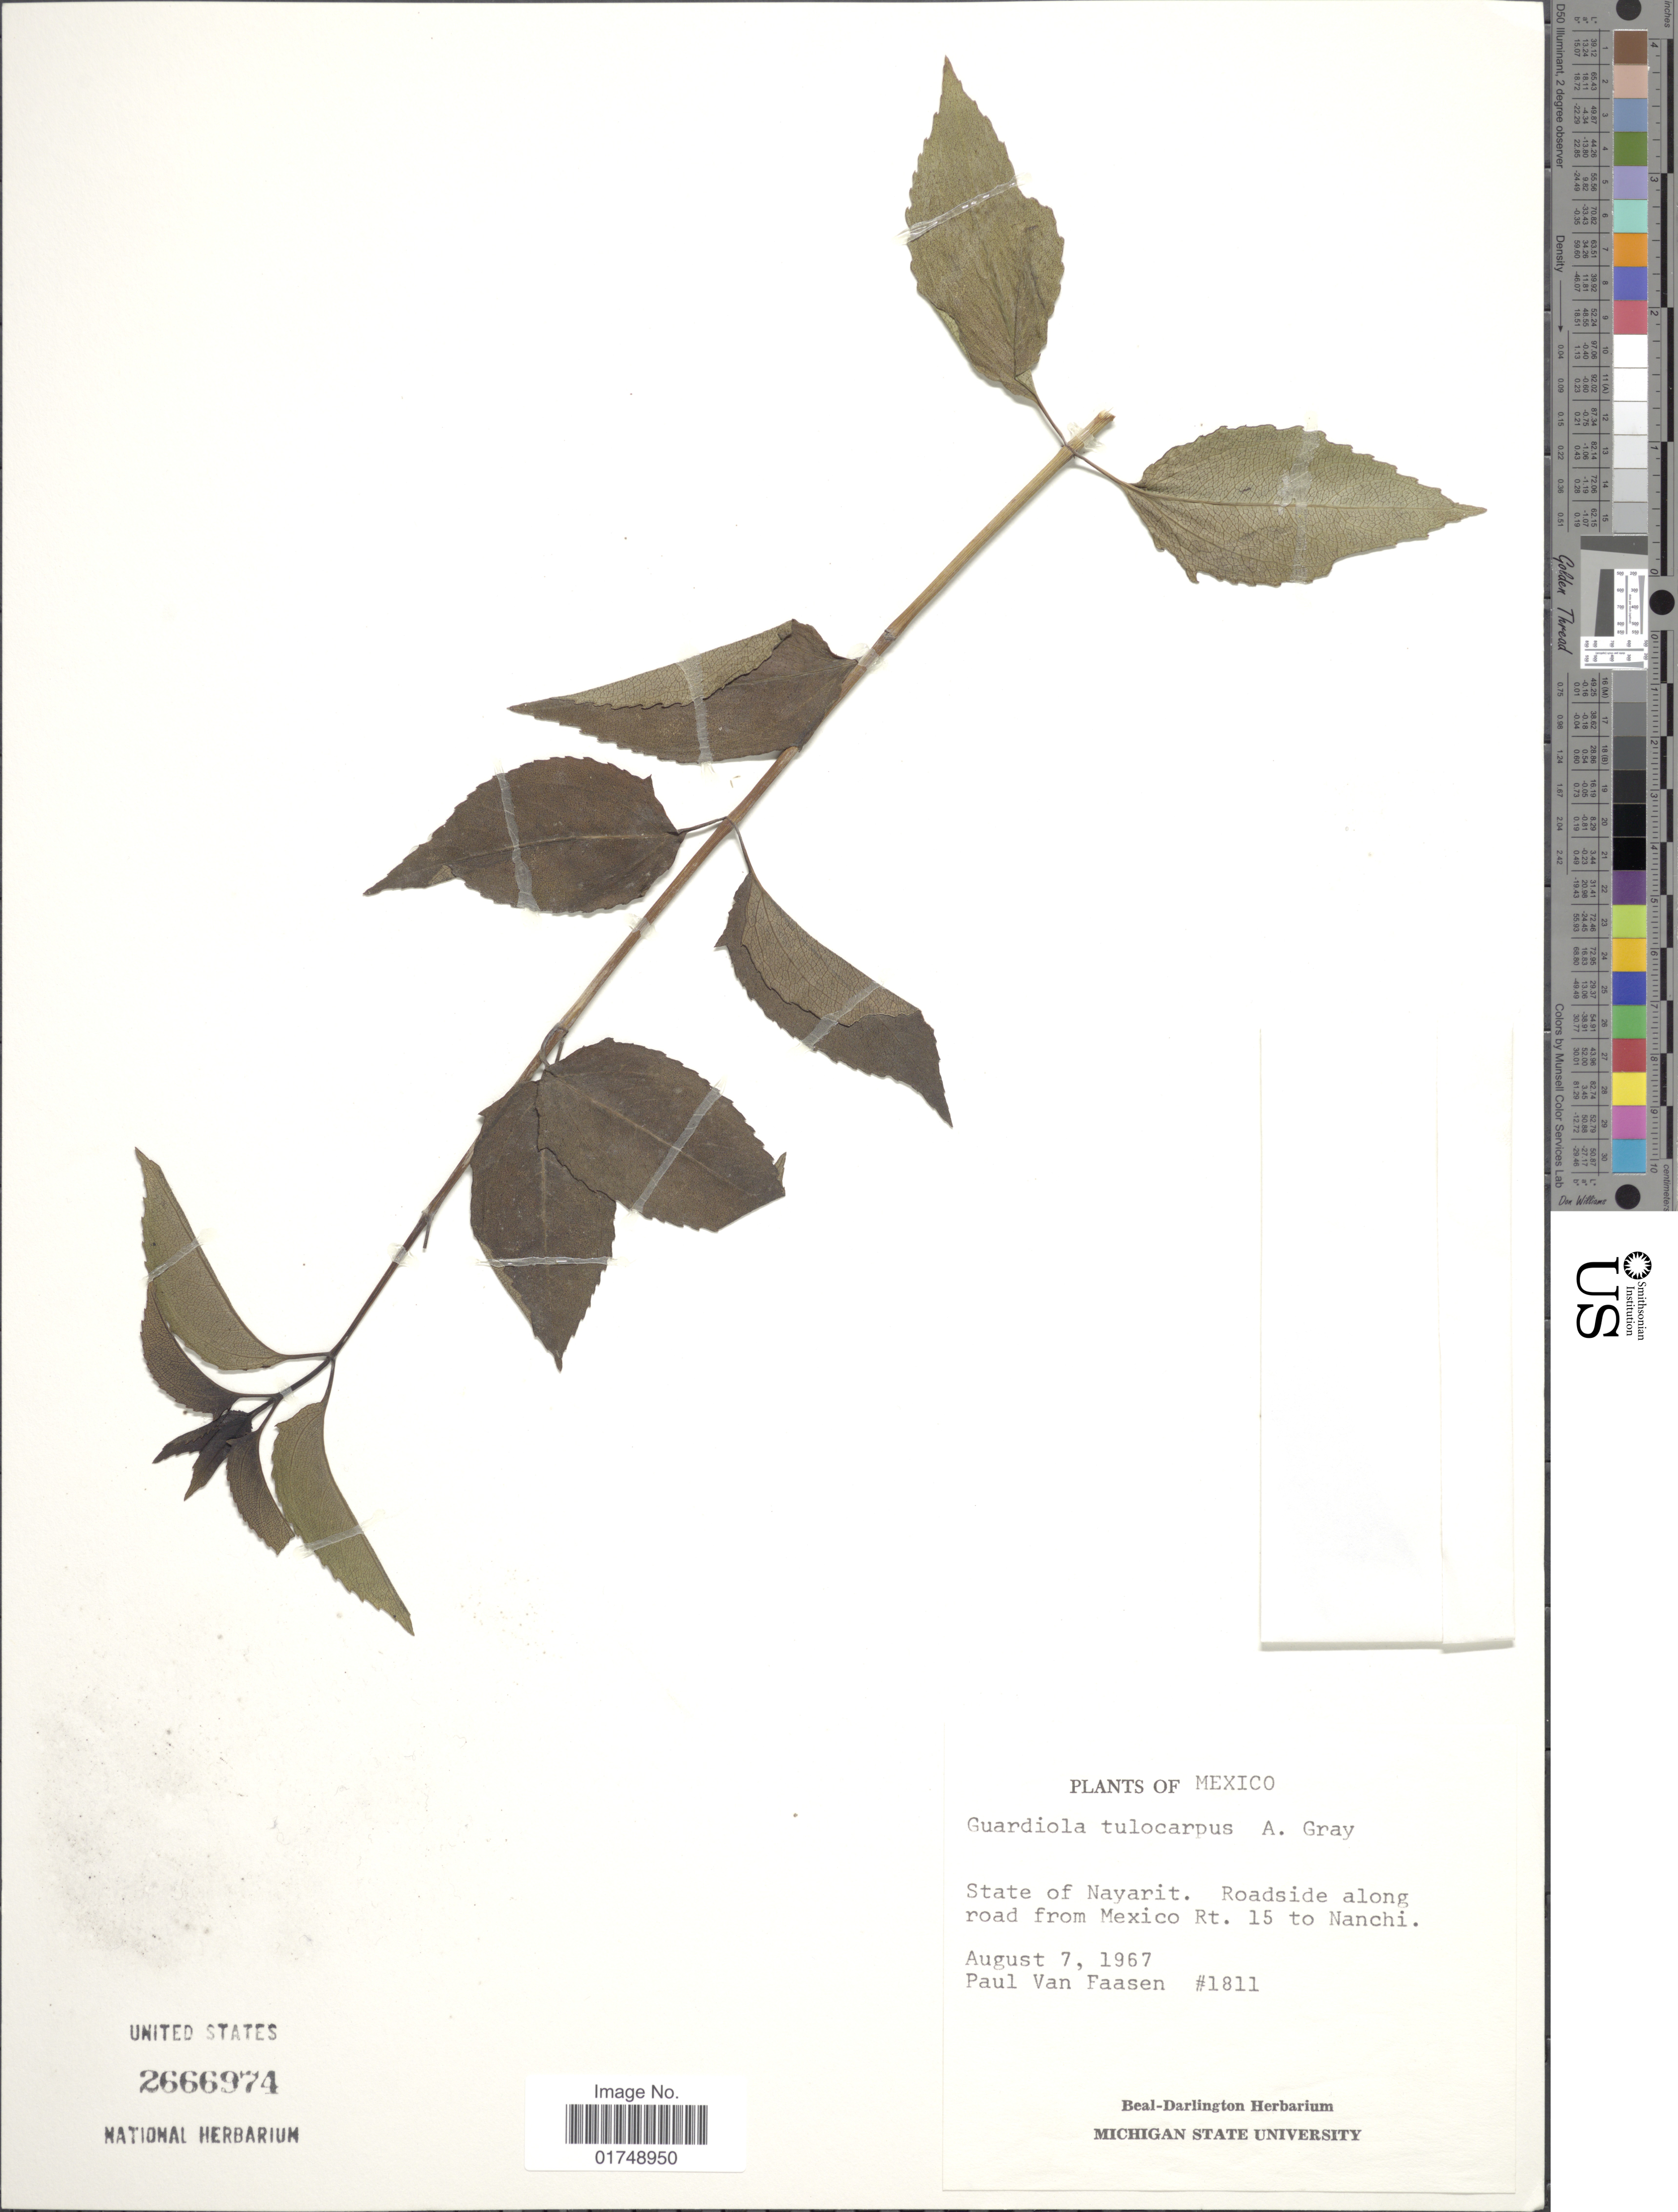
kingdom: Plantae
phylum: Tracheophyta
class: Magnoliopsida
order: Asterales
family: Asteraceae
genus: Guardiola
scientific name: Guardiola tulocarpus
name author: A. Gray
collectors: P. Van Faasen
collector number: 1811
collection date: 1967-08-07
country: Mexico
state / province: Nayarit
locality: Along road from mexico Rt. 15 to Nanchi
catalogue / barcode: US 2666974